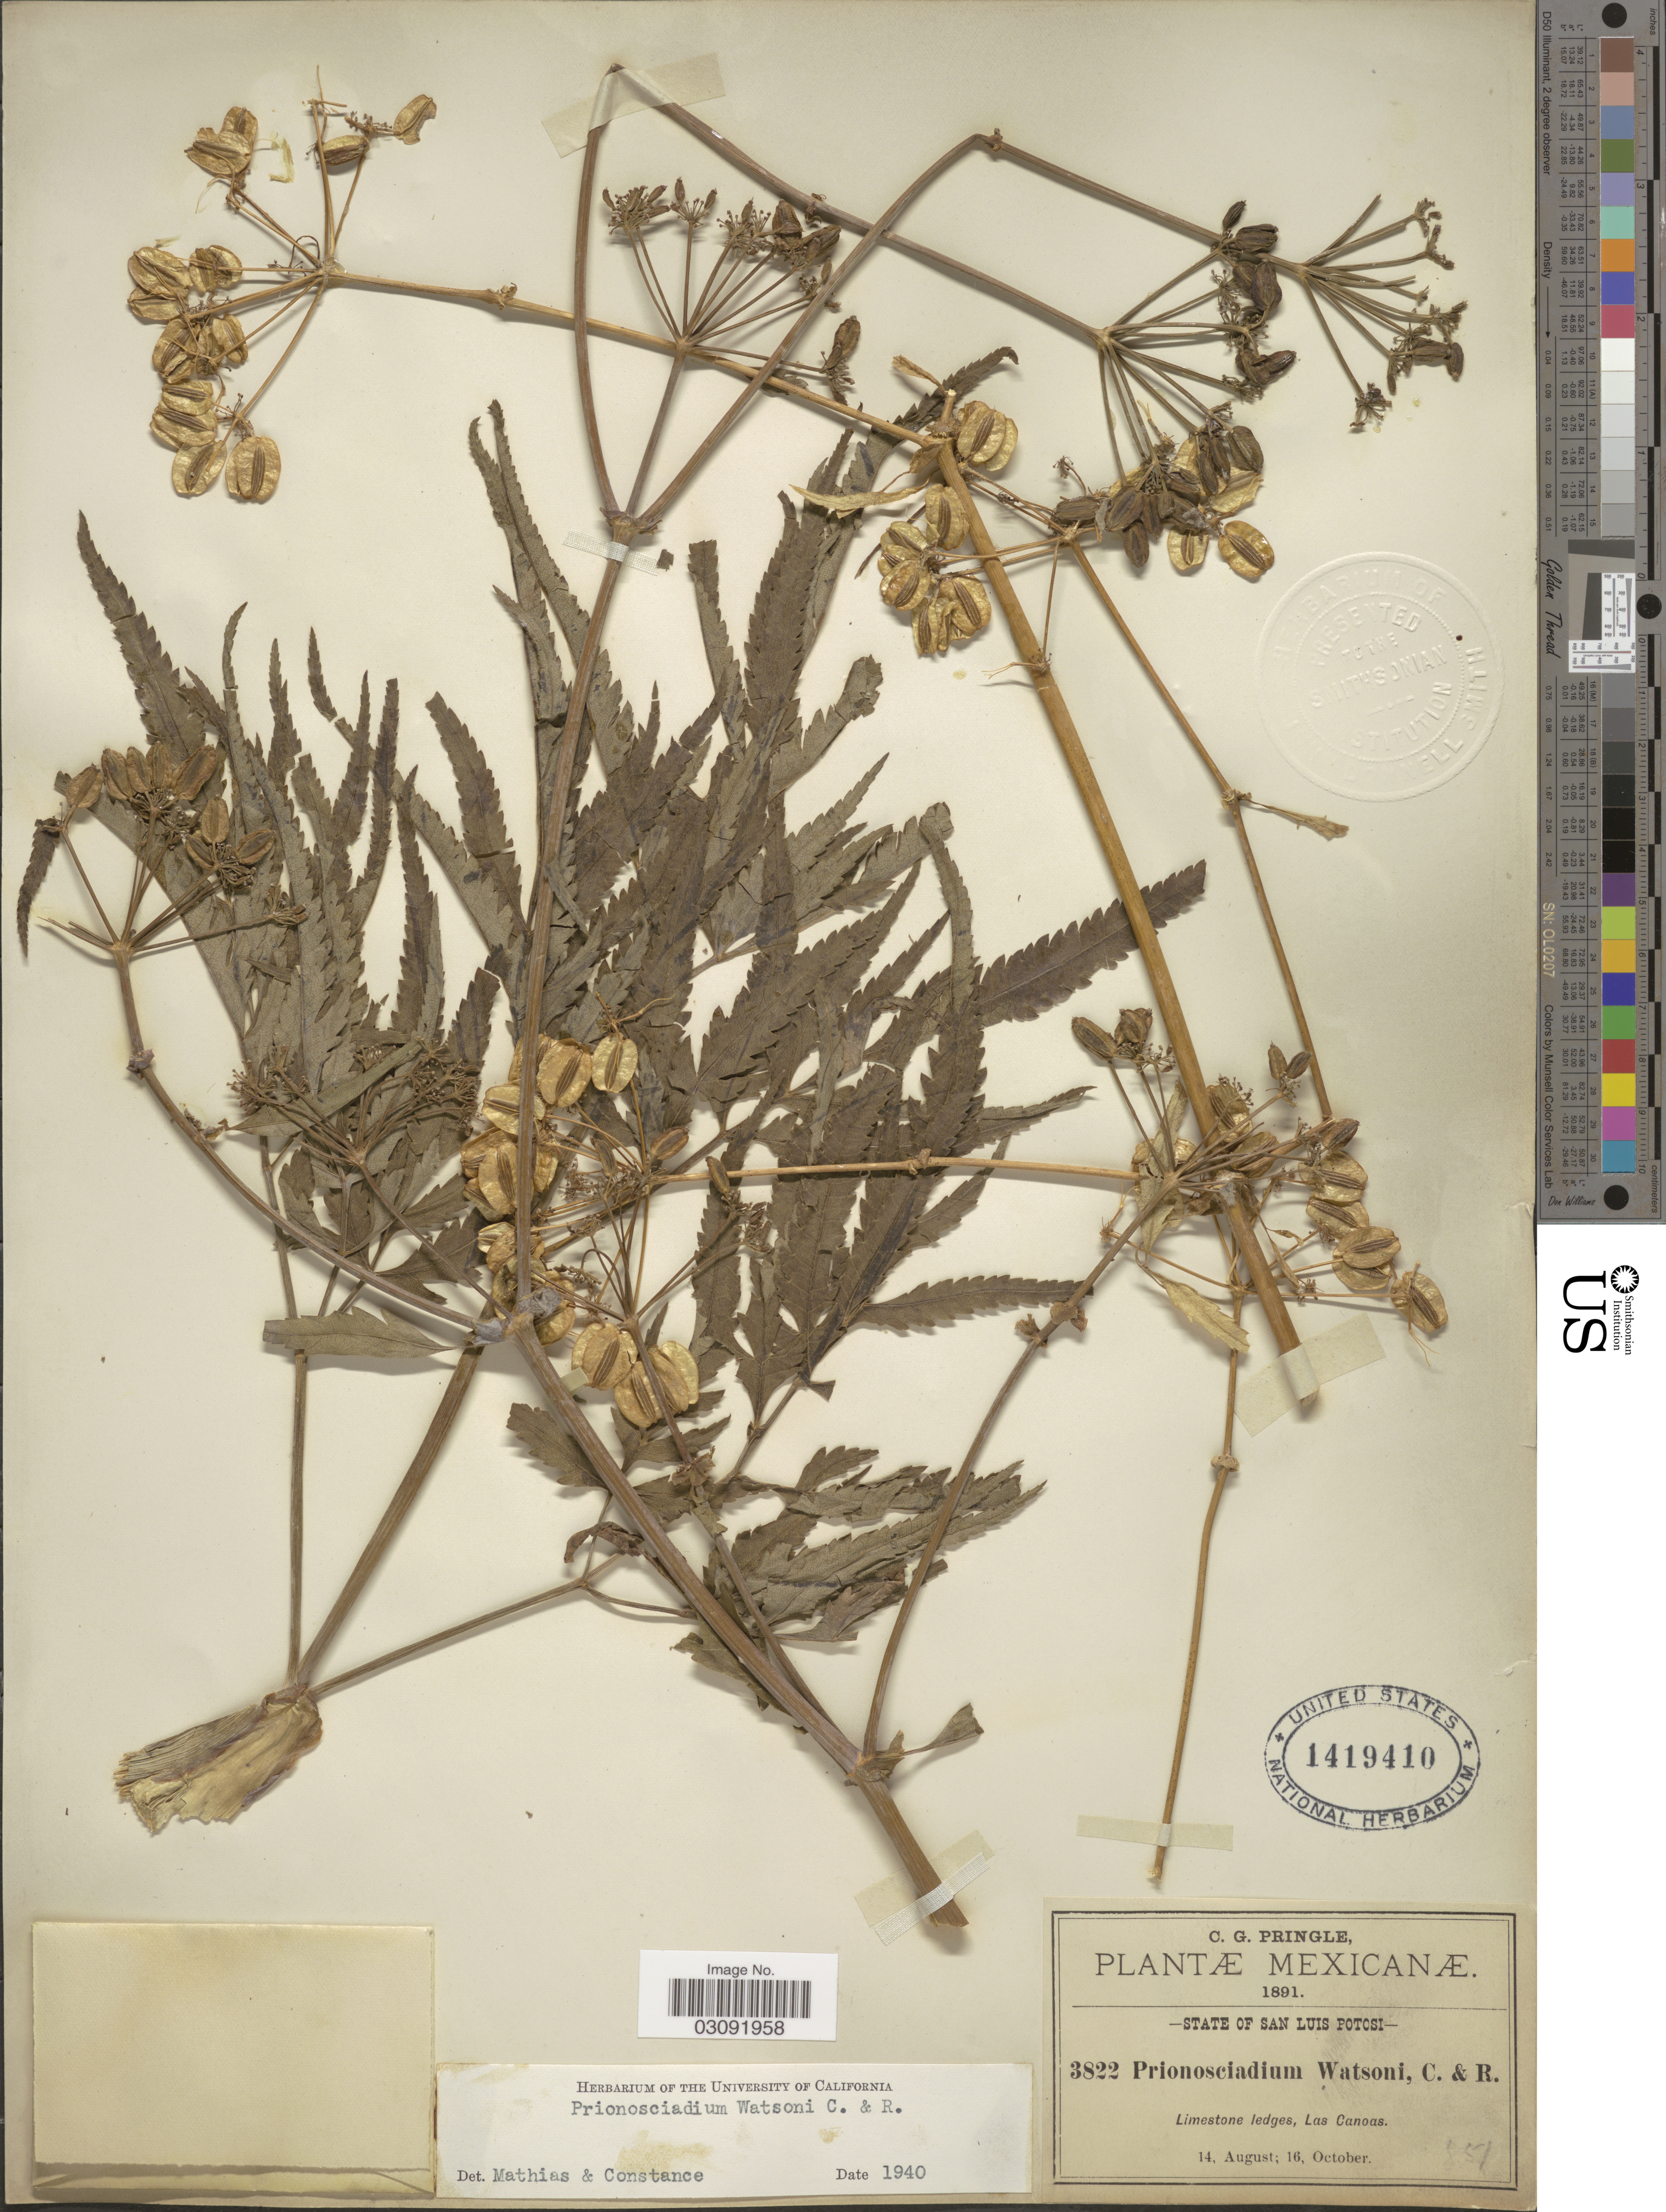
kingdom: Plantae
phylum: Tracheophyta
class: Magnoliopsida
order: Apiales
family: Apiaceae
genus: Prionosciadium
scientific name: Prionosciadium watsonii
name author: J.M. Coult. & Rose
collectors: C. G. Pringle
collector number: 3822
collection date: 1891-10-16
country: Mexico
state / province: San Luis Potosí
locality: Limestone ledges, Las Canoas.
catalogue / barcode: US 1419410